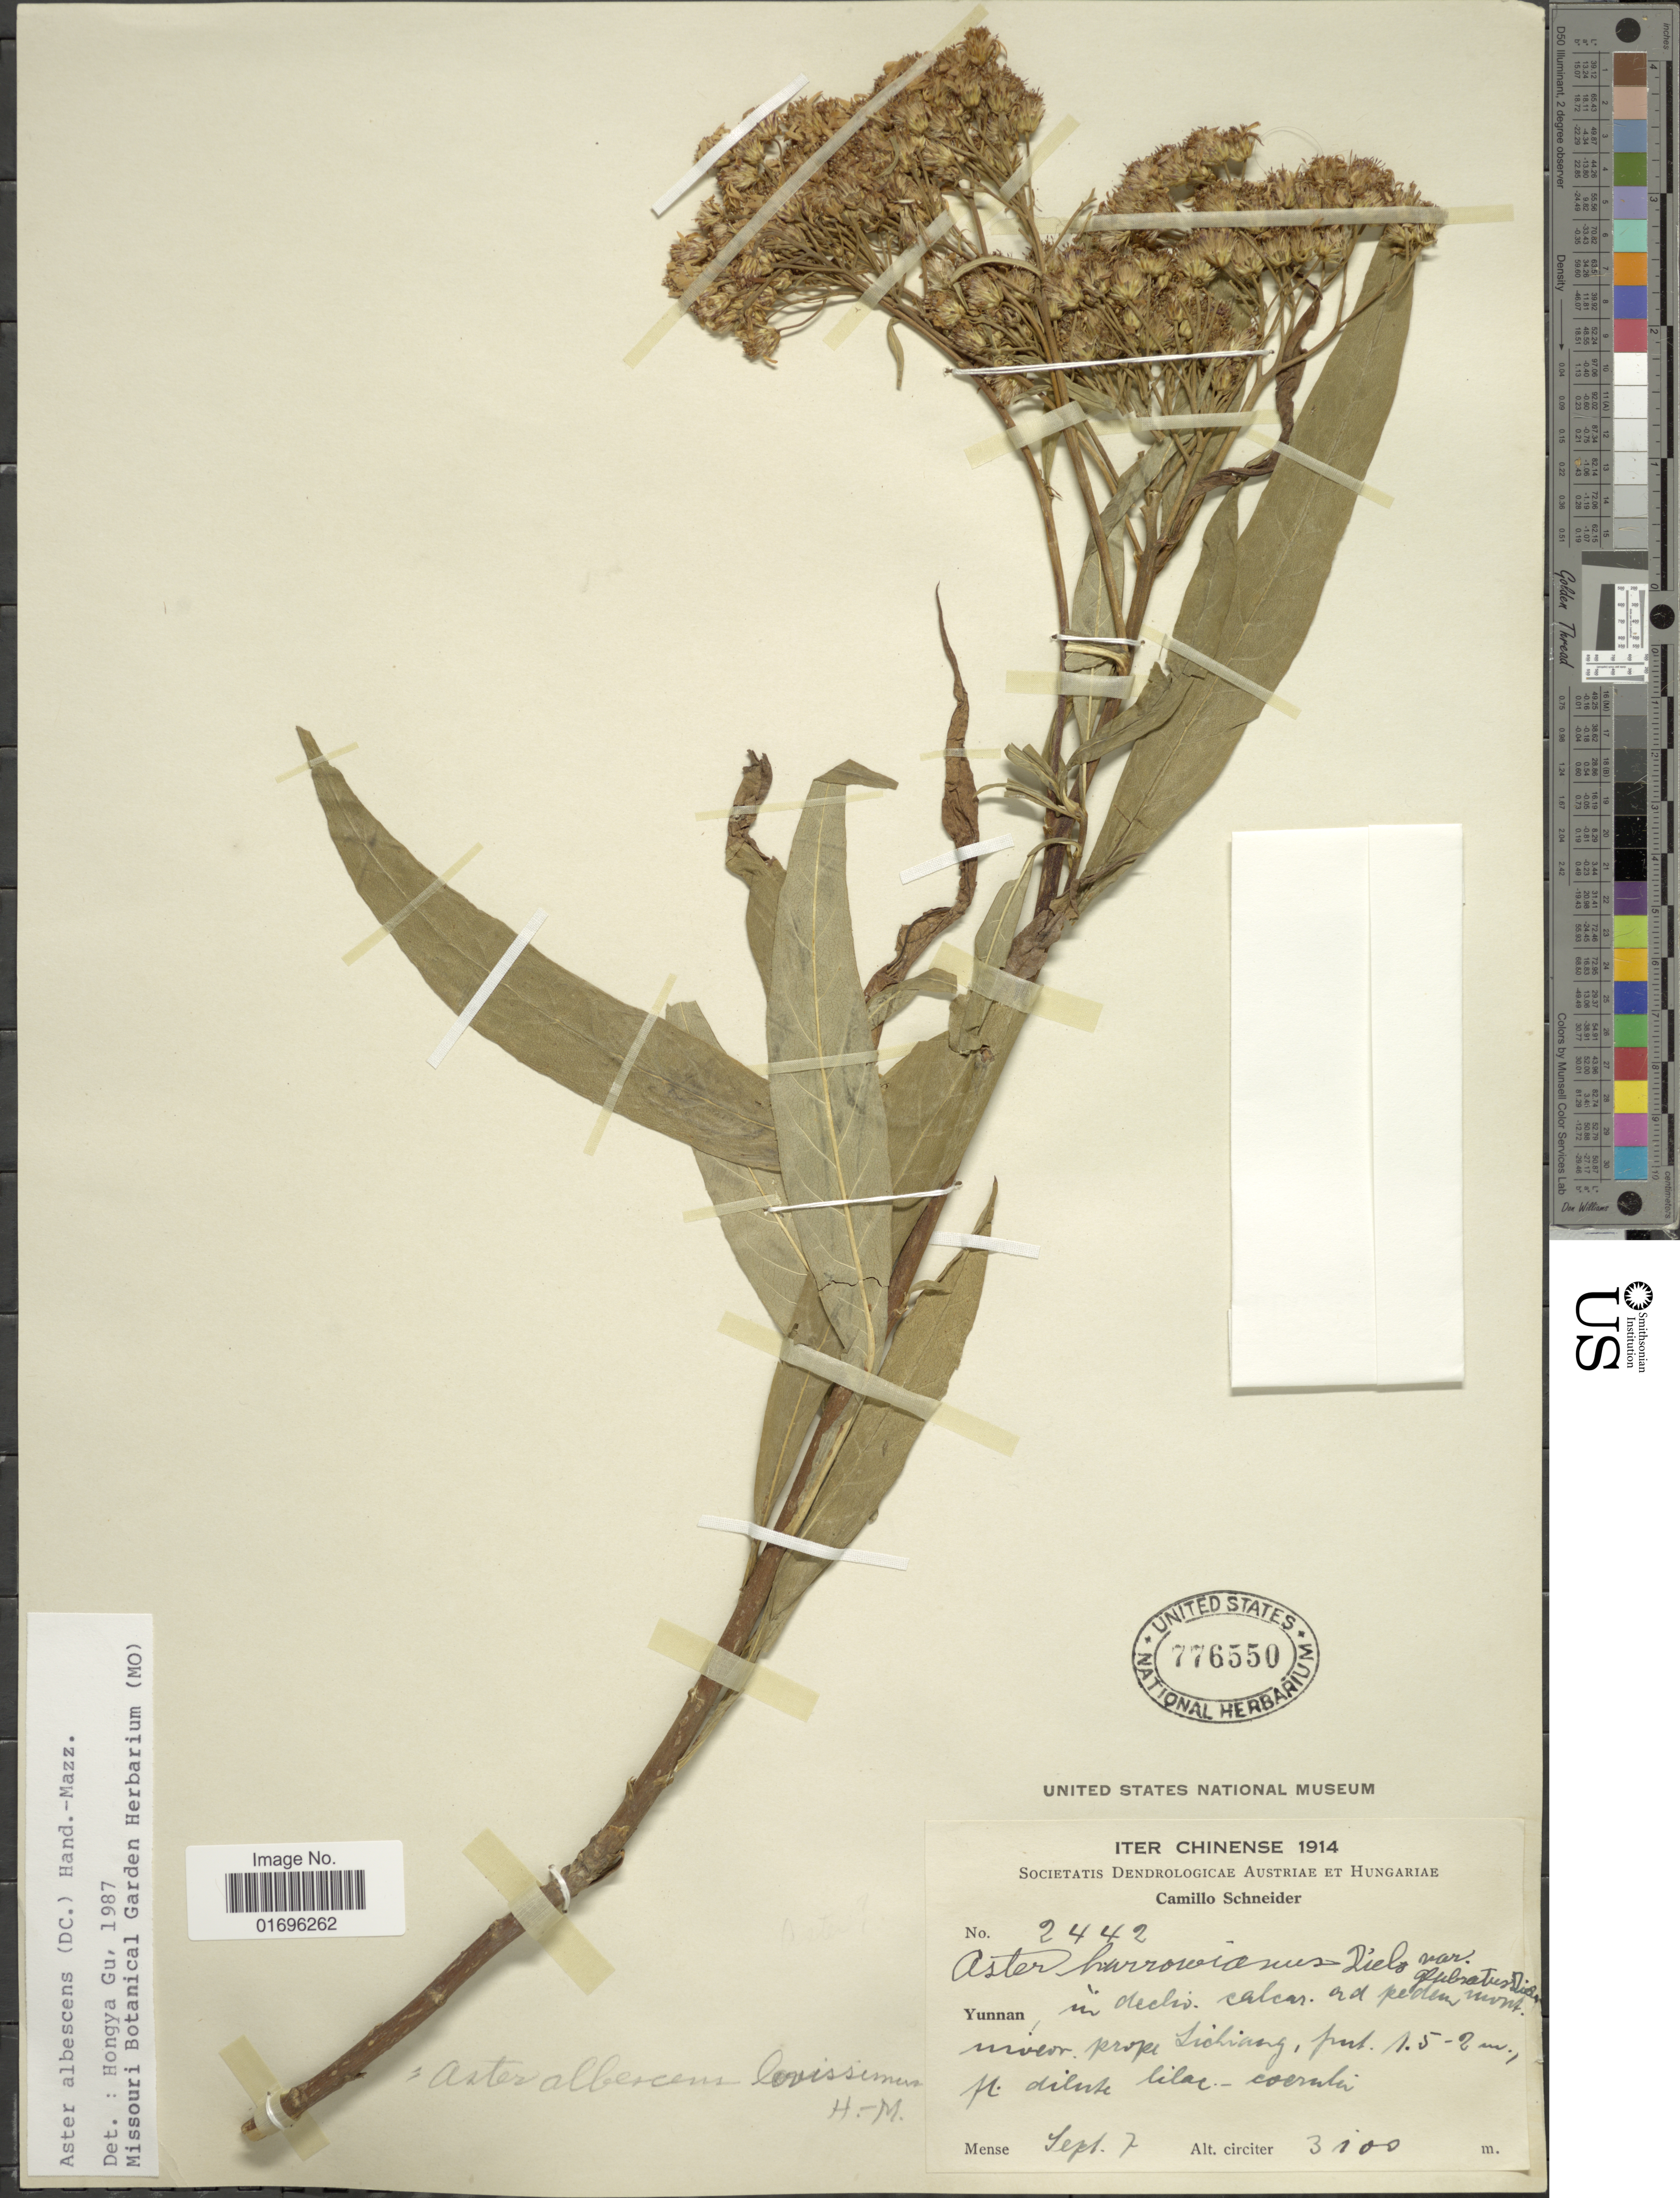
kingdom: Plantae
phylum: Tracheophyta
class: Magnoliopsida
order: Asterales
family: Asteraceae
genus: Aster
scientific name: Aster albescens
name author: Wall.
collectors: C. K. Schneider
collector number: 2442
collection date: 1914-09-07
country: China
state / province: Yunnan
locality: Yunnan, in decliv. calcar. ad pedem mont. river prope Lichiang. [interpreted]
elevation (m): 3100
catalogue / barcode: US 776550